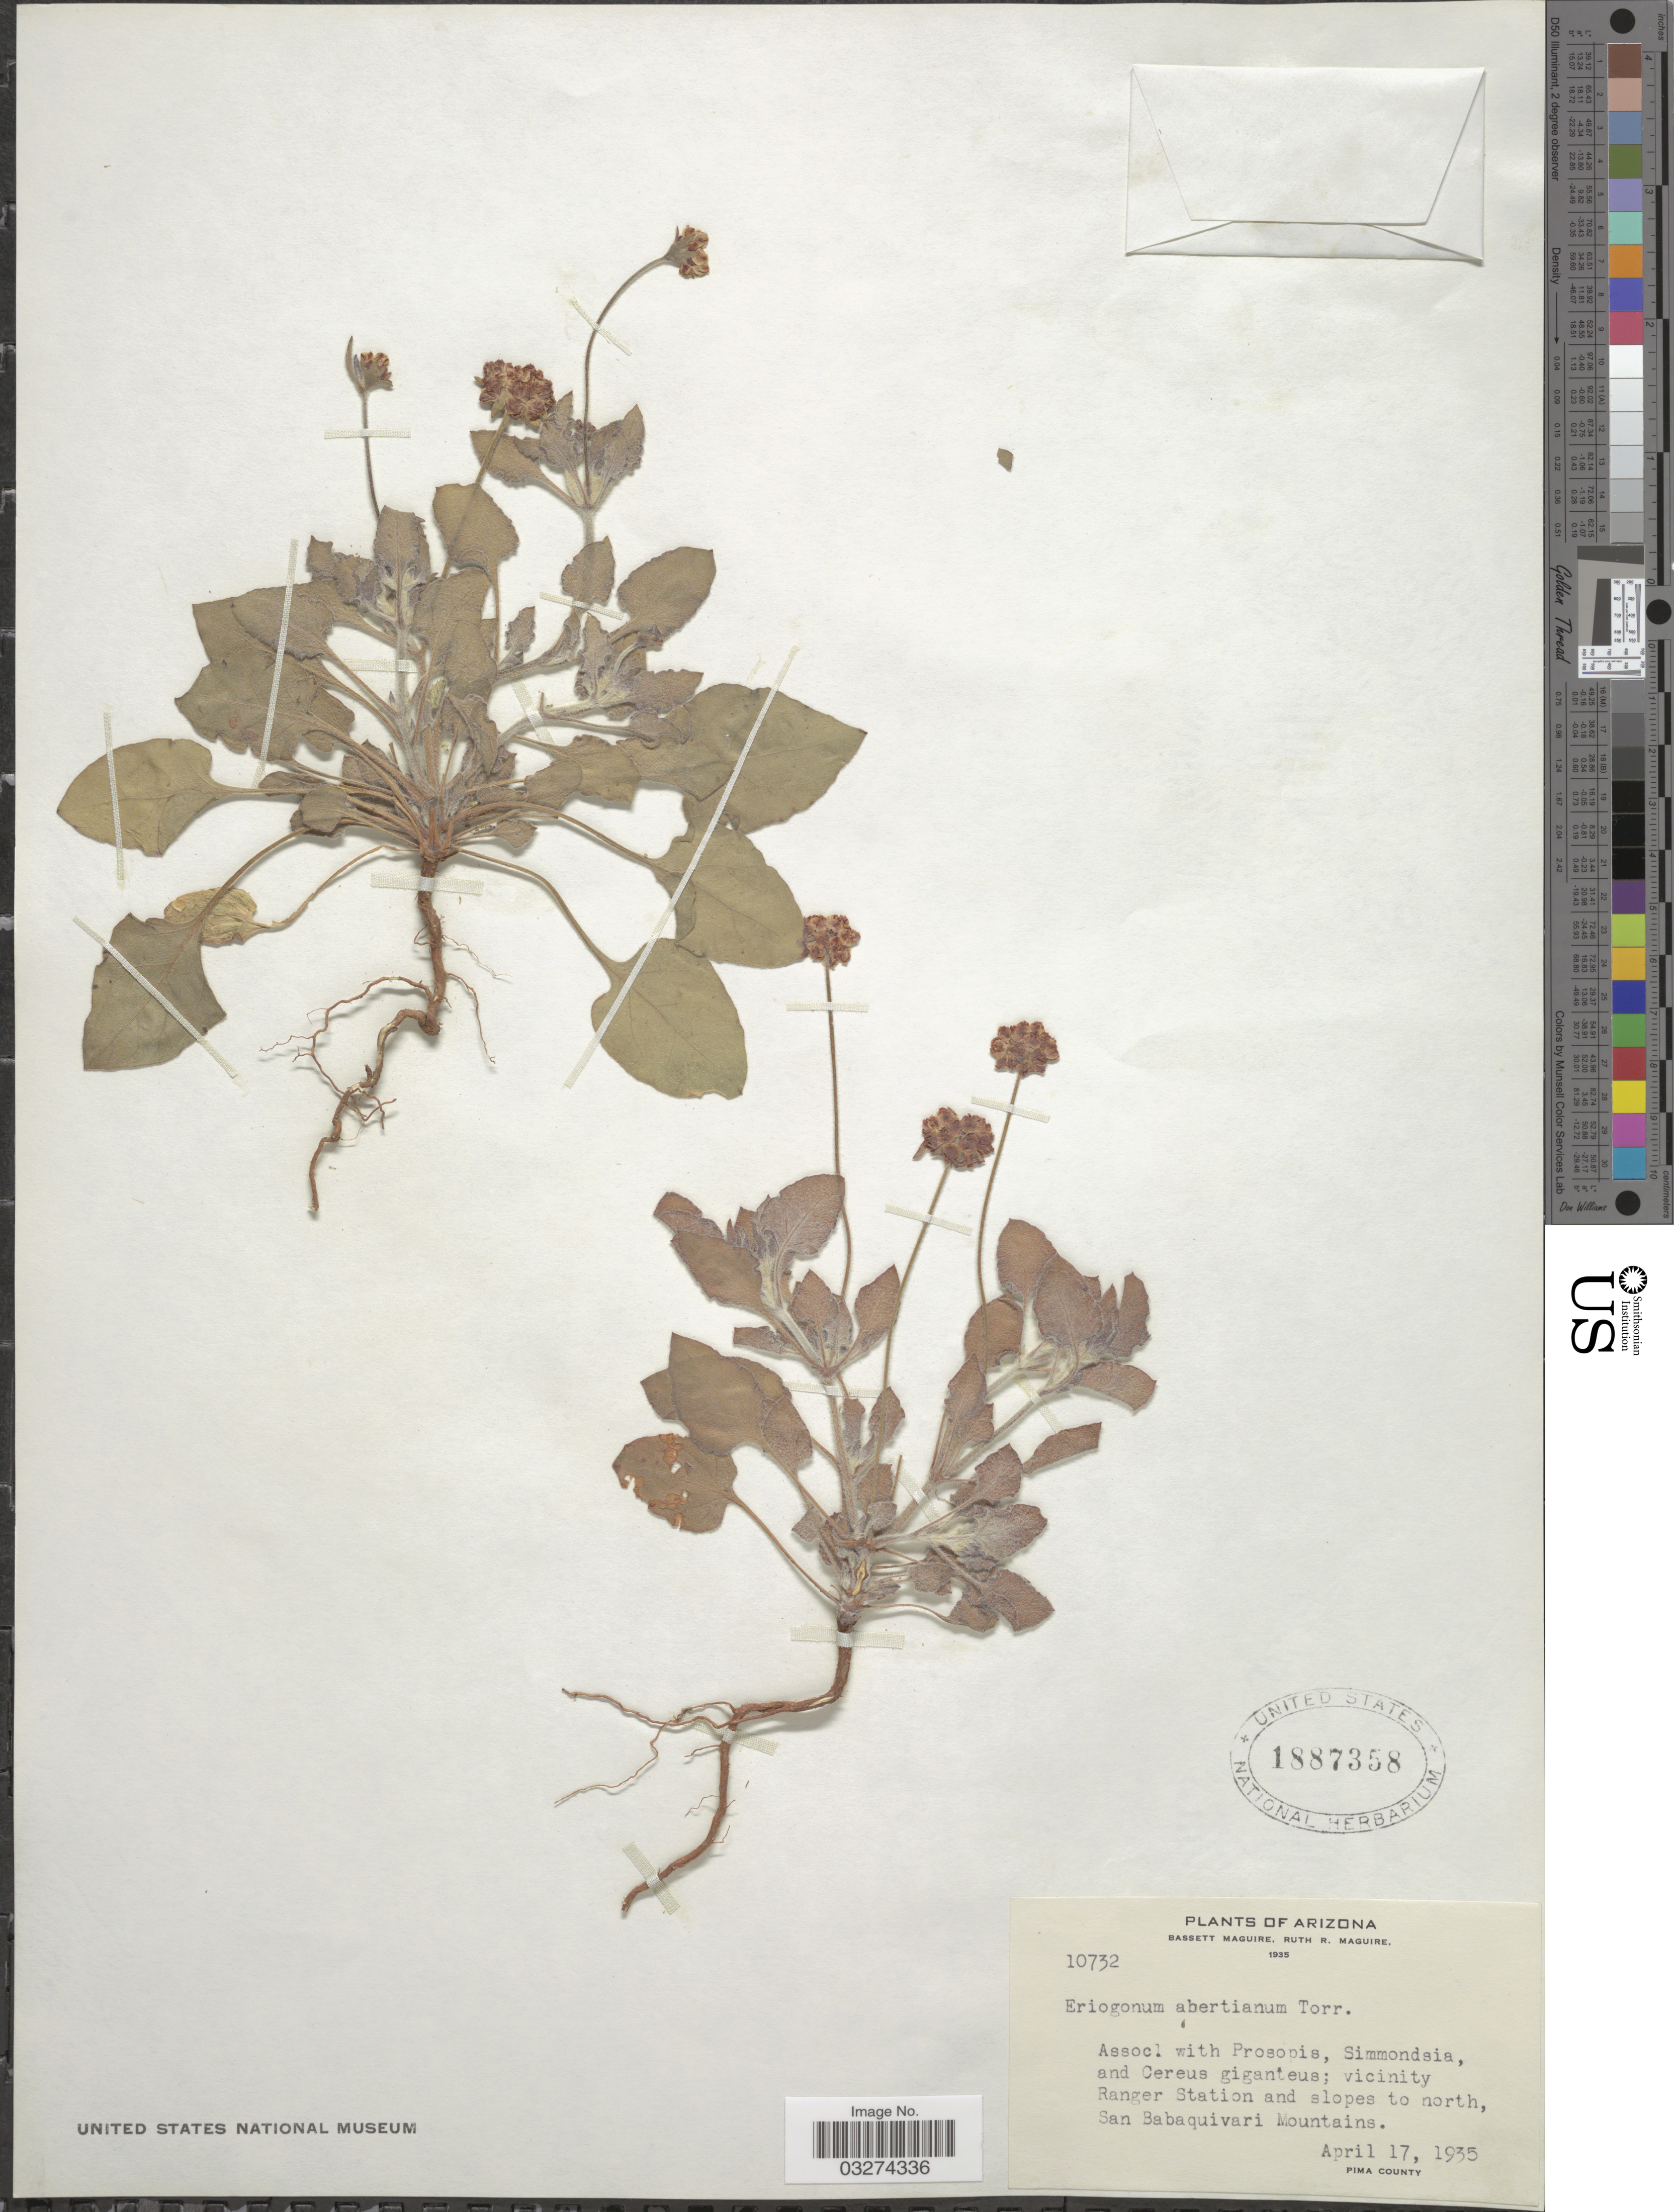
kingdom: Plantae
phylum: Tracheophyta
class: Magnoliopsida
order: Caryophyllales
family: Polygonaceae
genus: Eriogonum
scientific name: Eriogonum abertianum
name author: Torr.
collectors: B. Maguire & R. R. Maguire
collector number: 10732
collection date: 1935-04-17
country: United States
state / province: Arizona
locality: Vicinity Ranger Station and slopes to north, San Babaquivari Mountains, Pima County.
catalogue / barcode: US 1887358